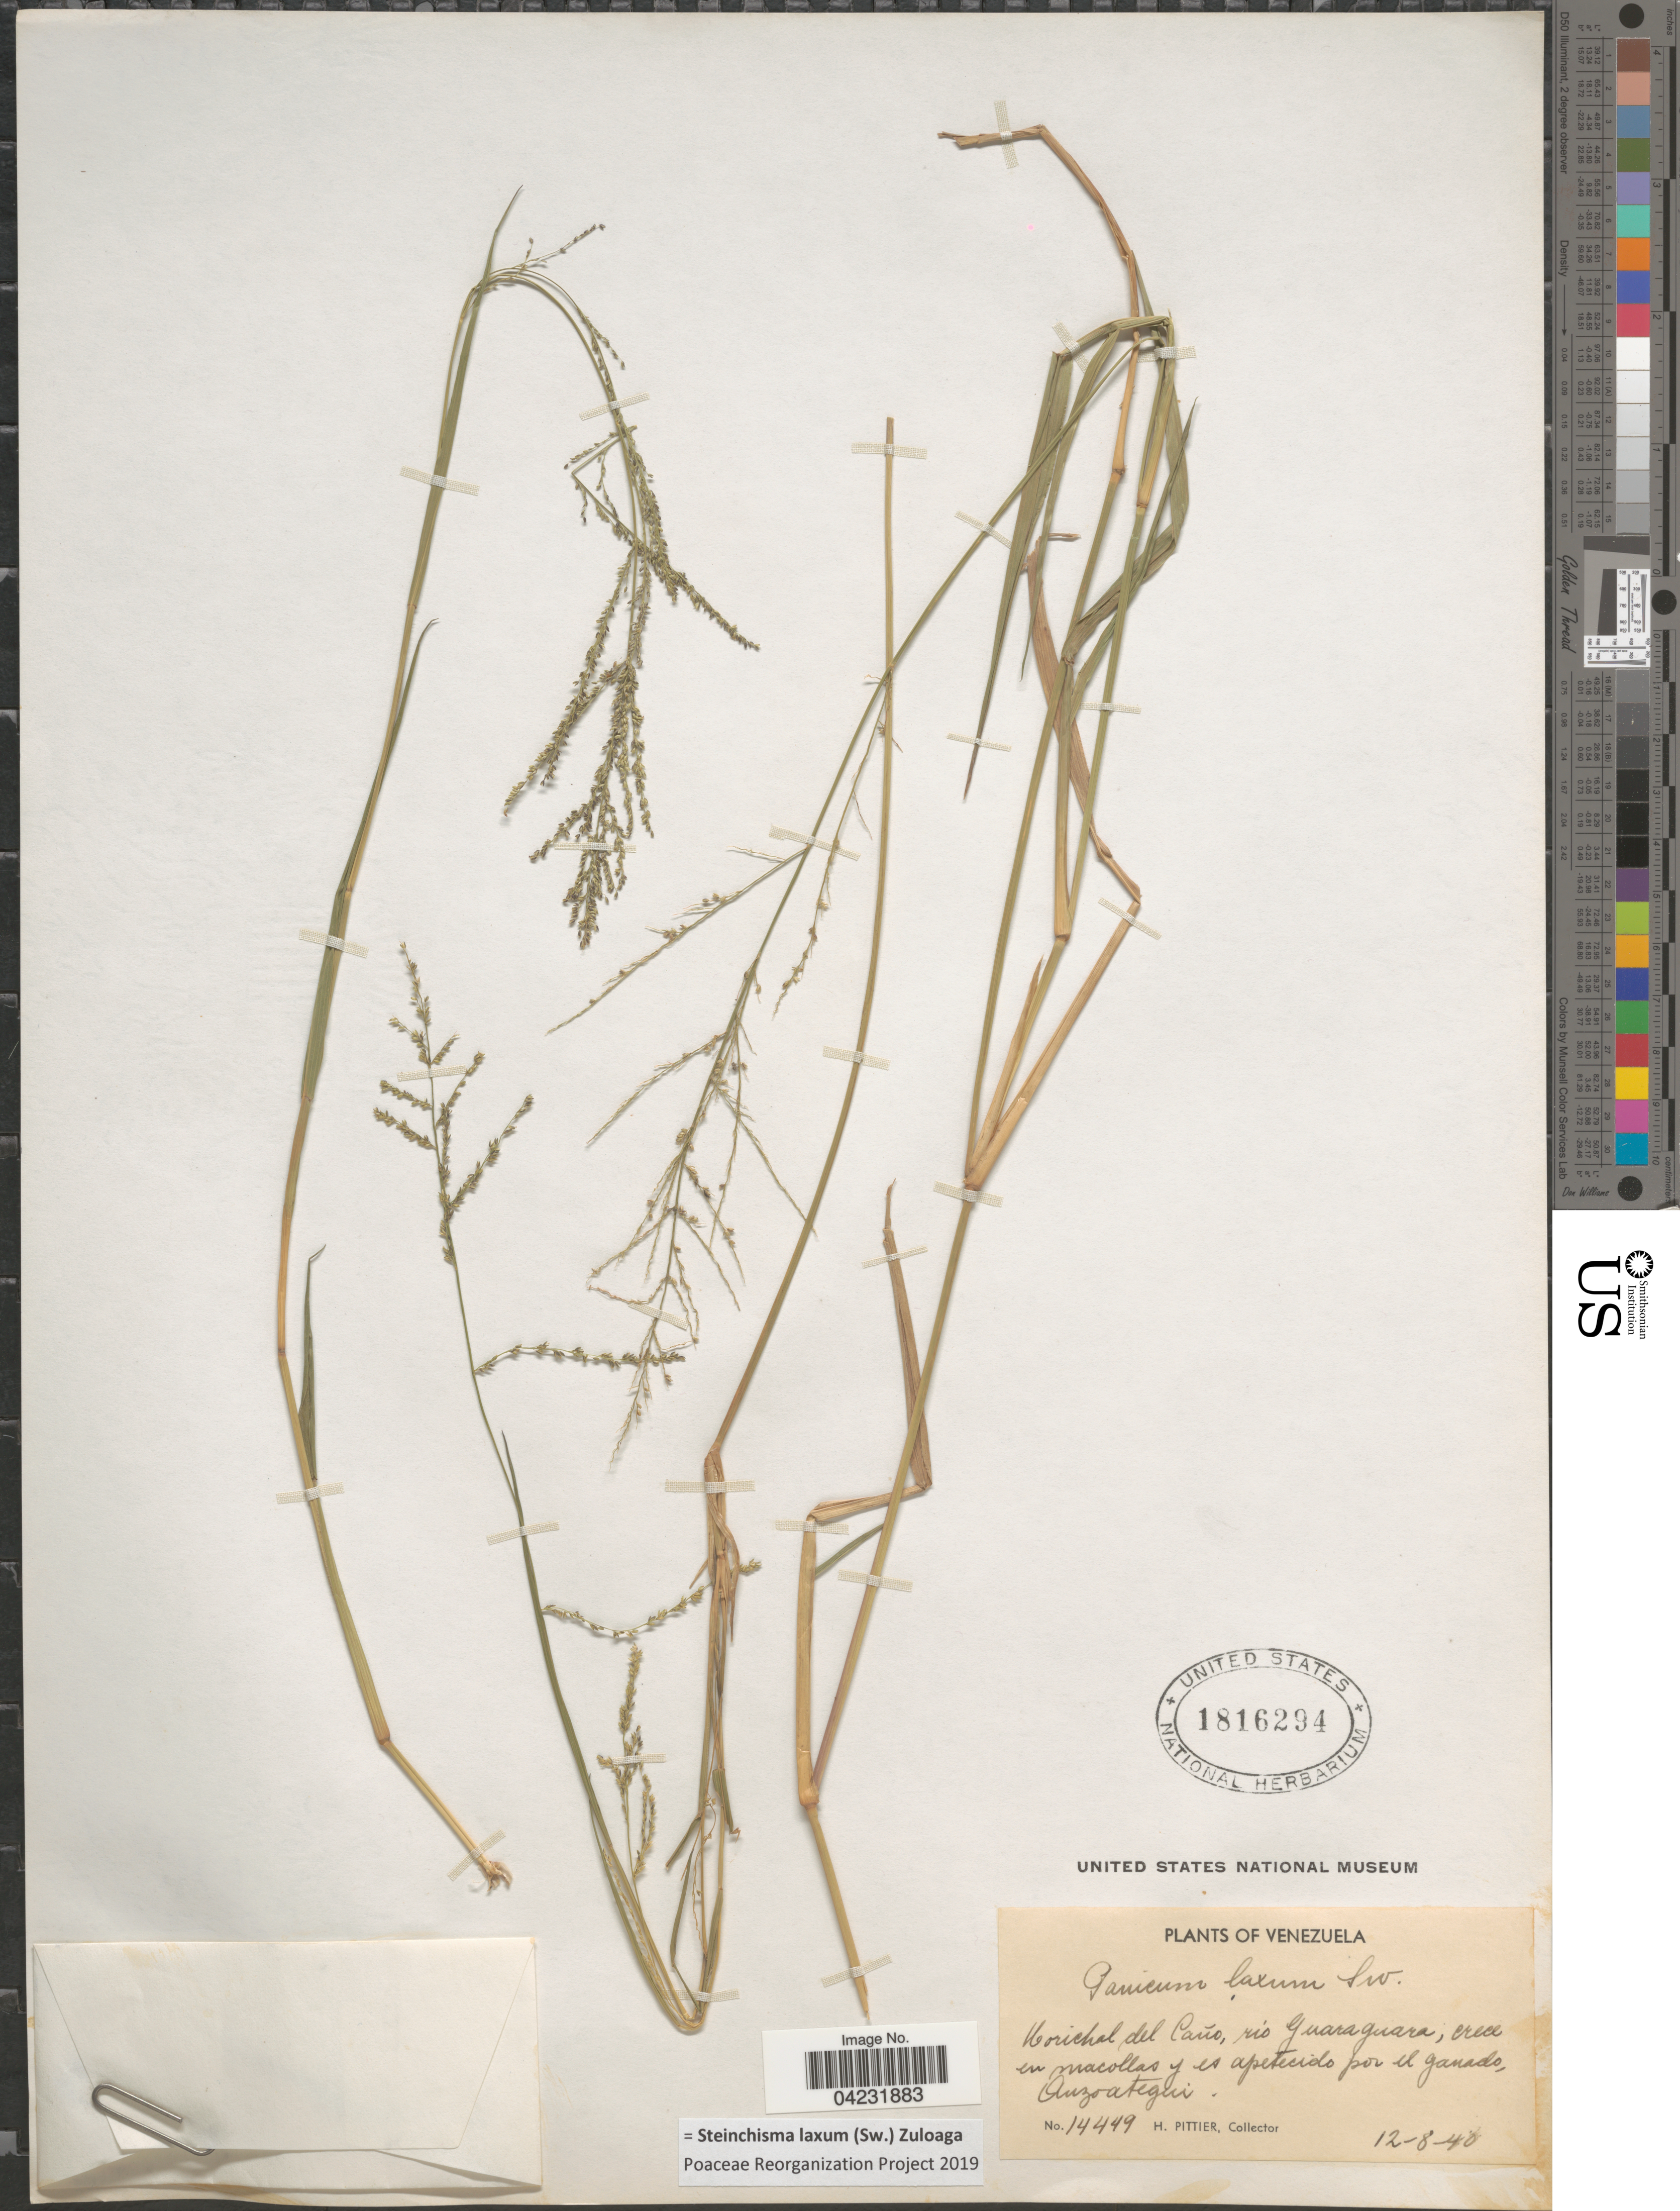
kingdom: Plantae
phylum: Tracheophyta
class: Liliopsida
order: Poales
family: Poaceae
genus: Steinchisma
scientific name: Steinchisma laxum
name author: (Sw.) Zuloaga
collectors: H. F. Pittier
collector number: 14449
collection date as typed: Transcribed d/m/y: 12/8/40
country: Venezuela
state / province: Anzoategui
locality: Morichal del Caño, rio Guaraguara, crece en macollas y es apetecido por el ganado.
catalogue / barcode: US 1816294